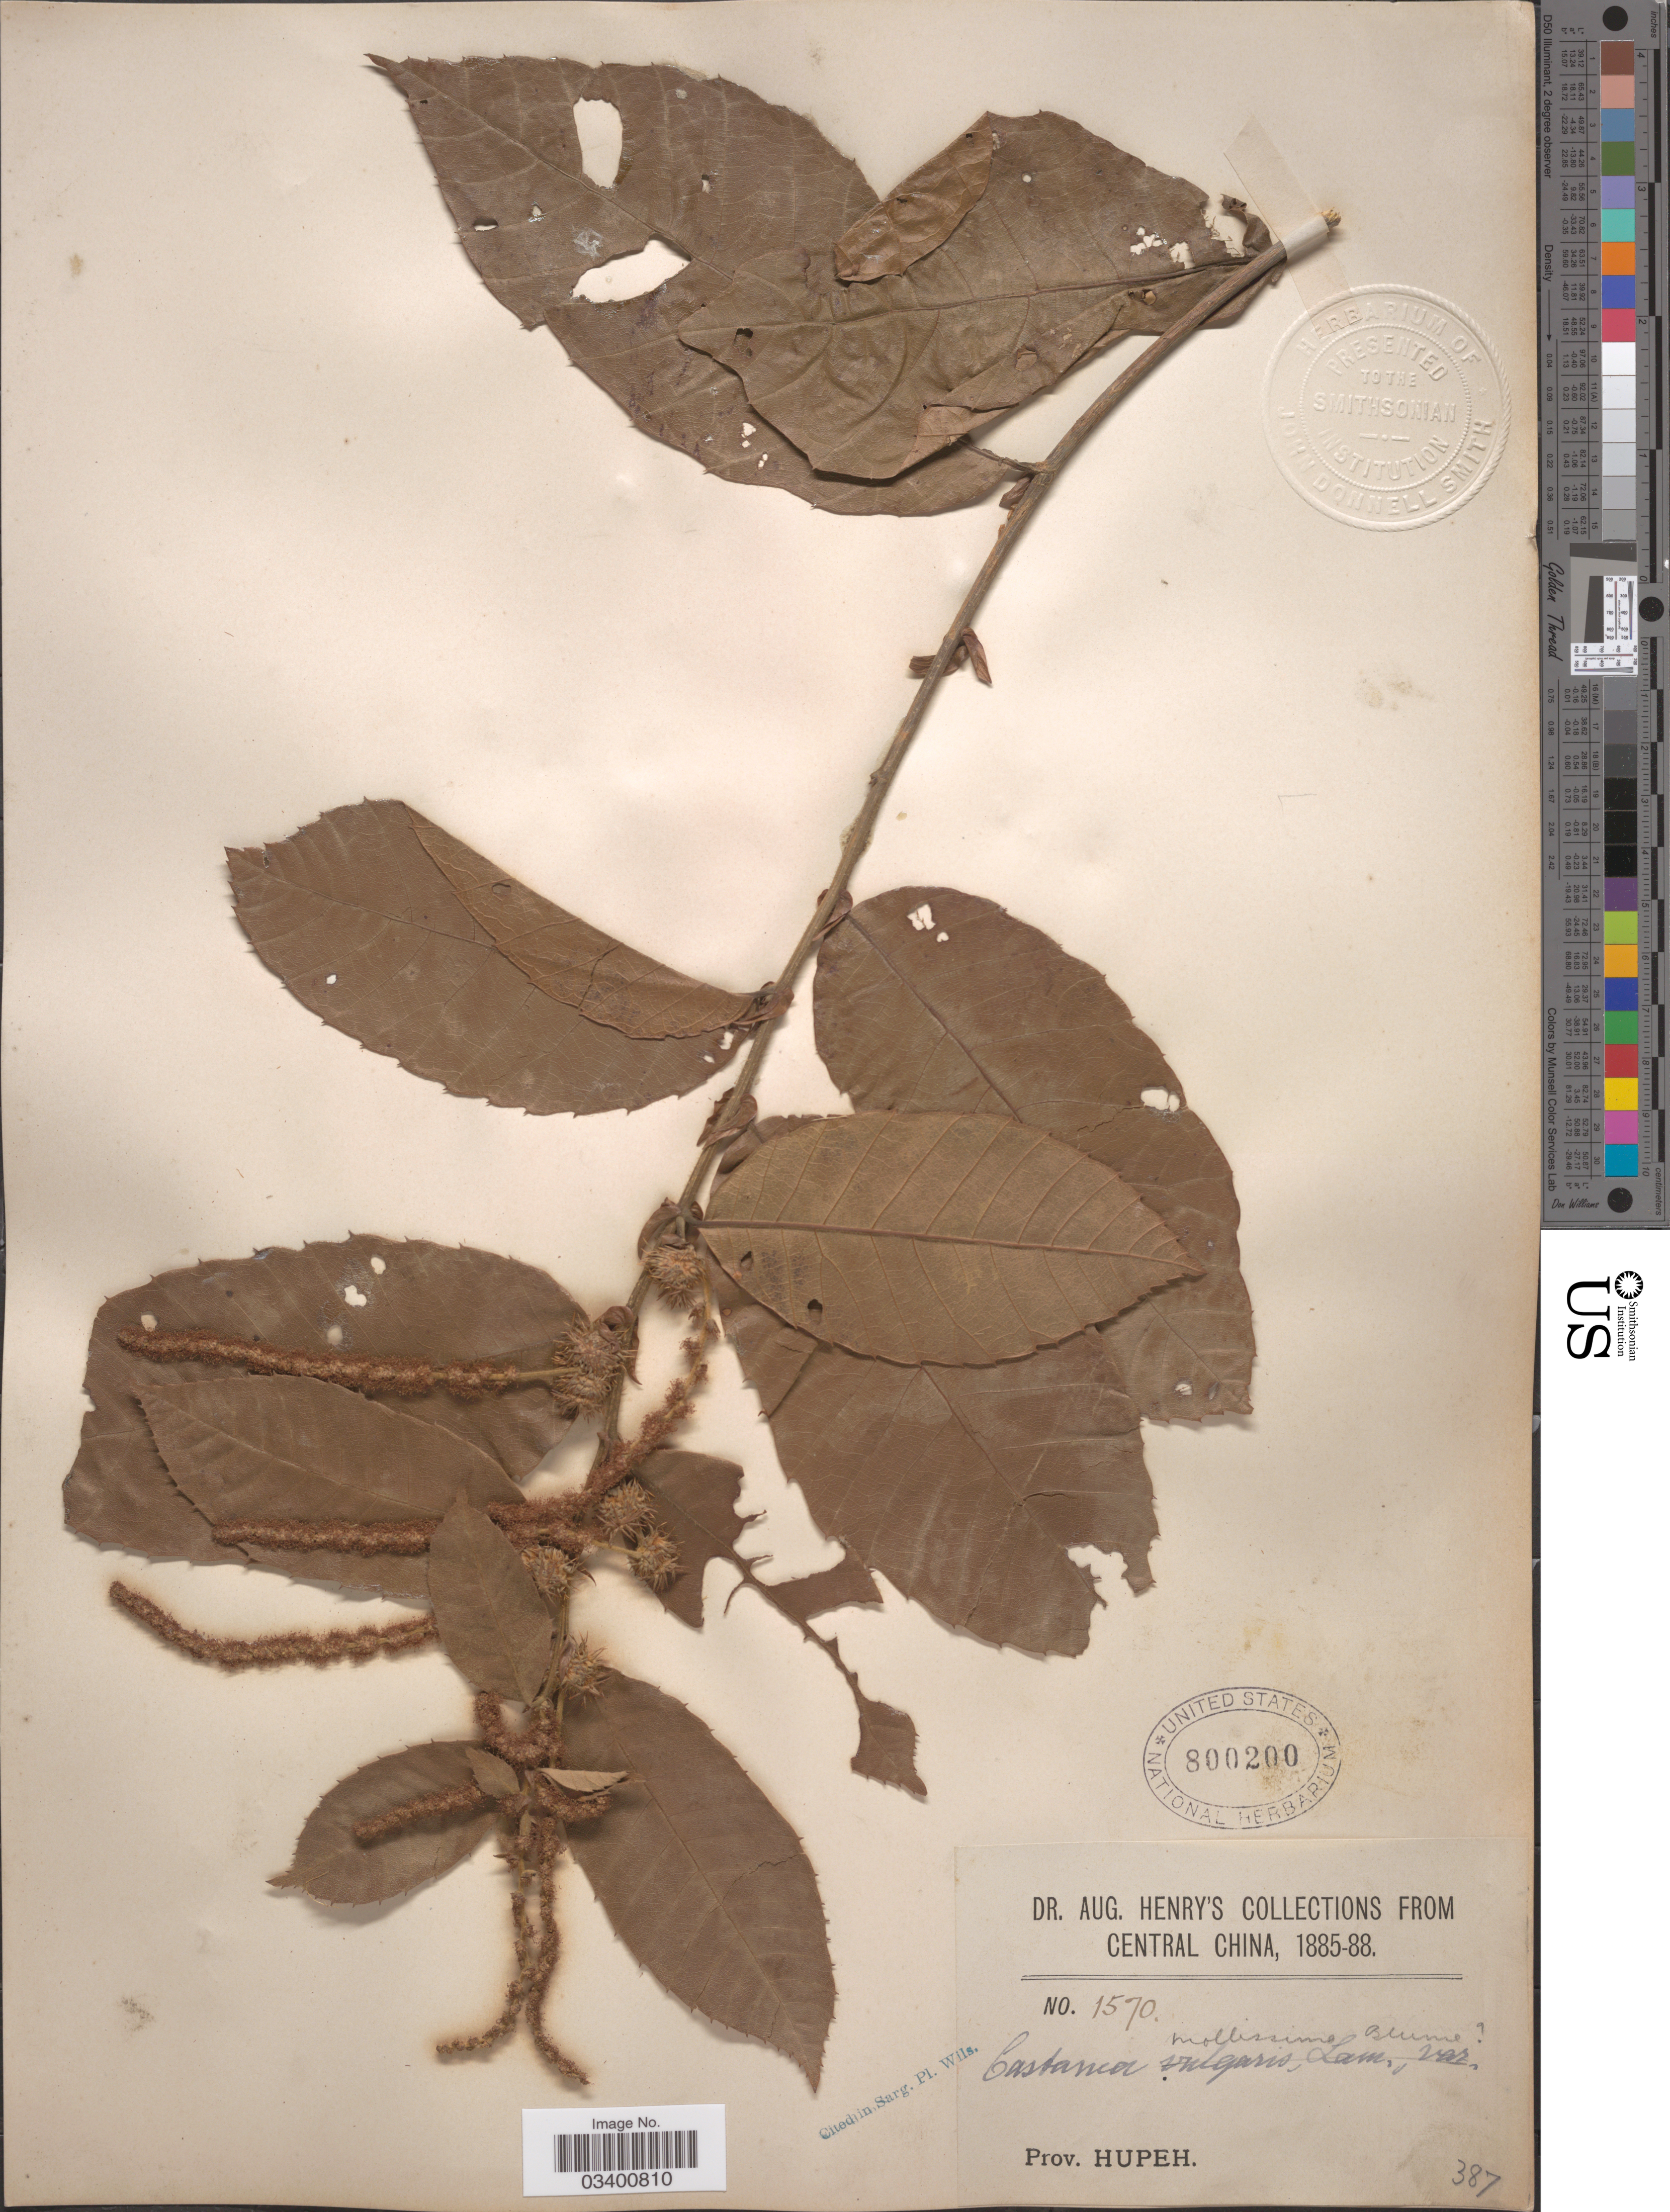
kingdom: Plantae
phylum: Tracheophyta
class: Magnoliopsida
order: Fagales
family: Fagaceae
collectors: A. Henry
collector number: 1570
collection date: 1885/1888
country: China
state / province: Hubei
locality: Central China. Prov. Hupeh.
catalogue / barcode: US 800200